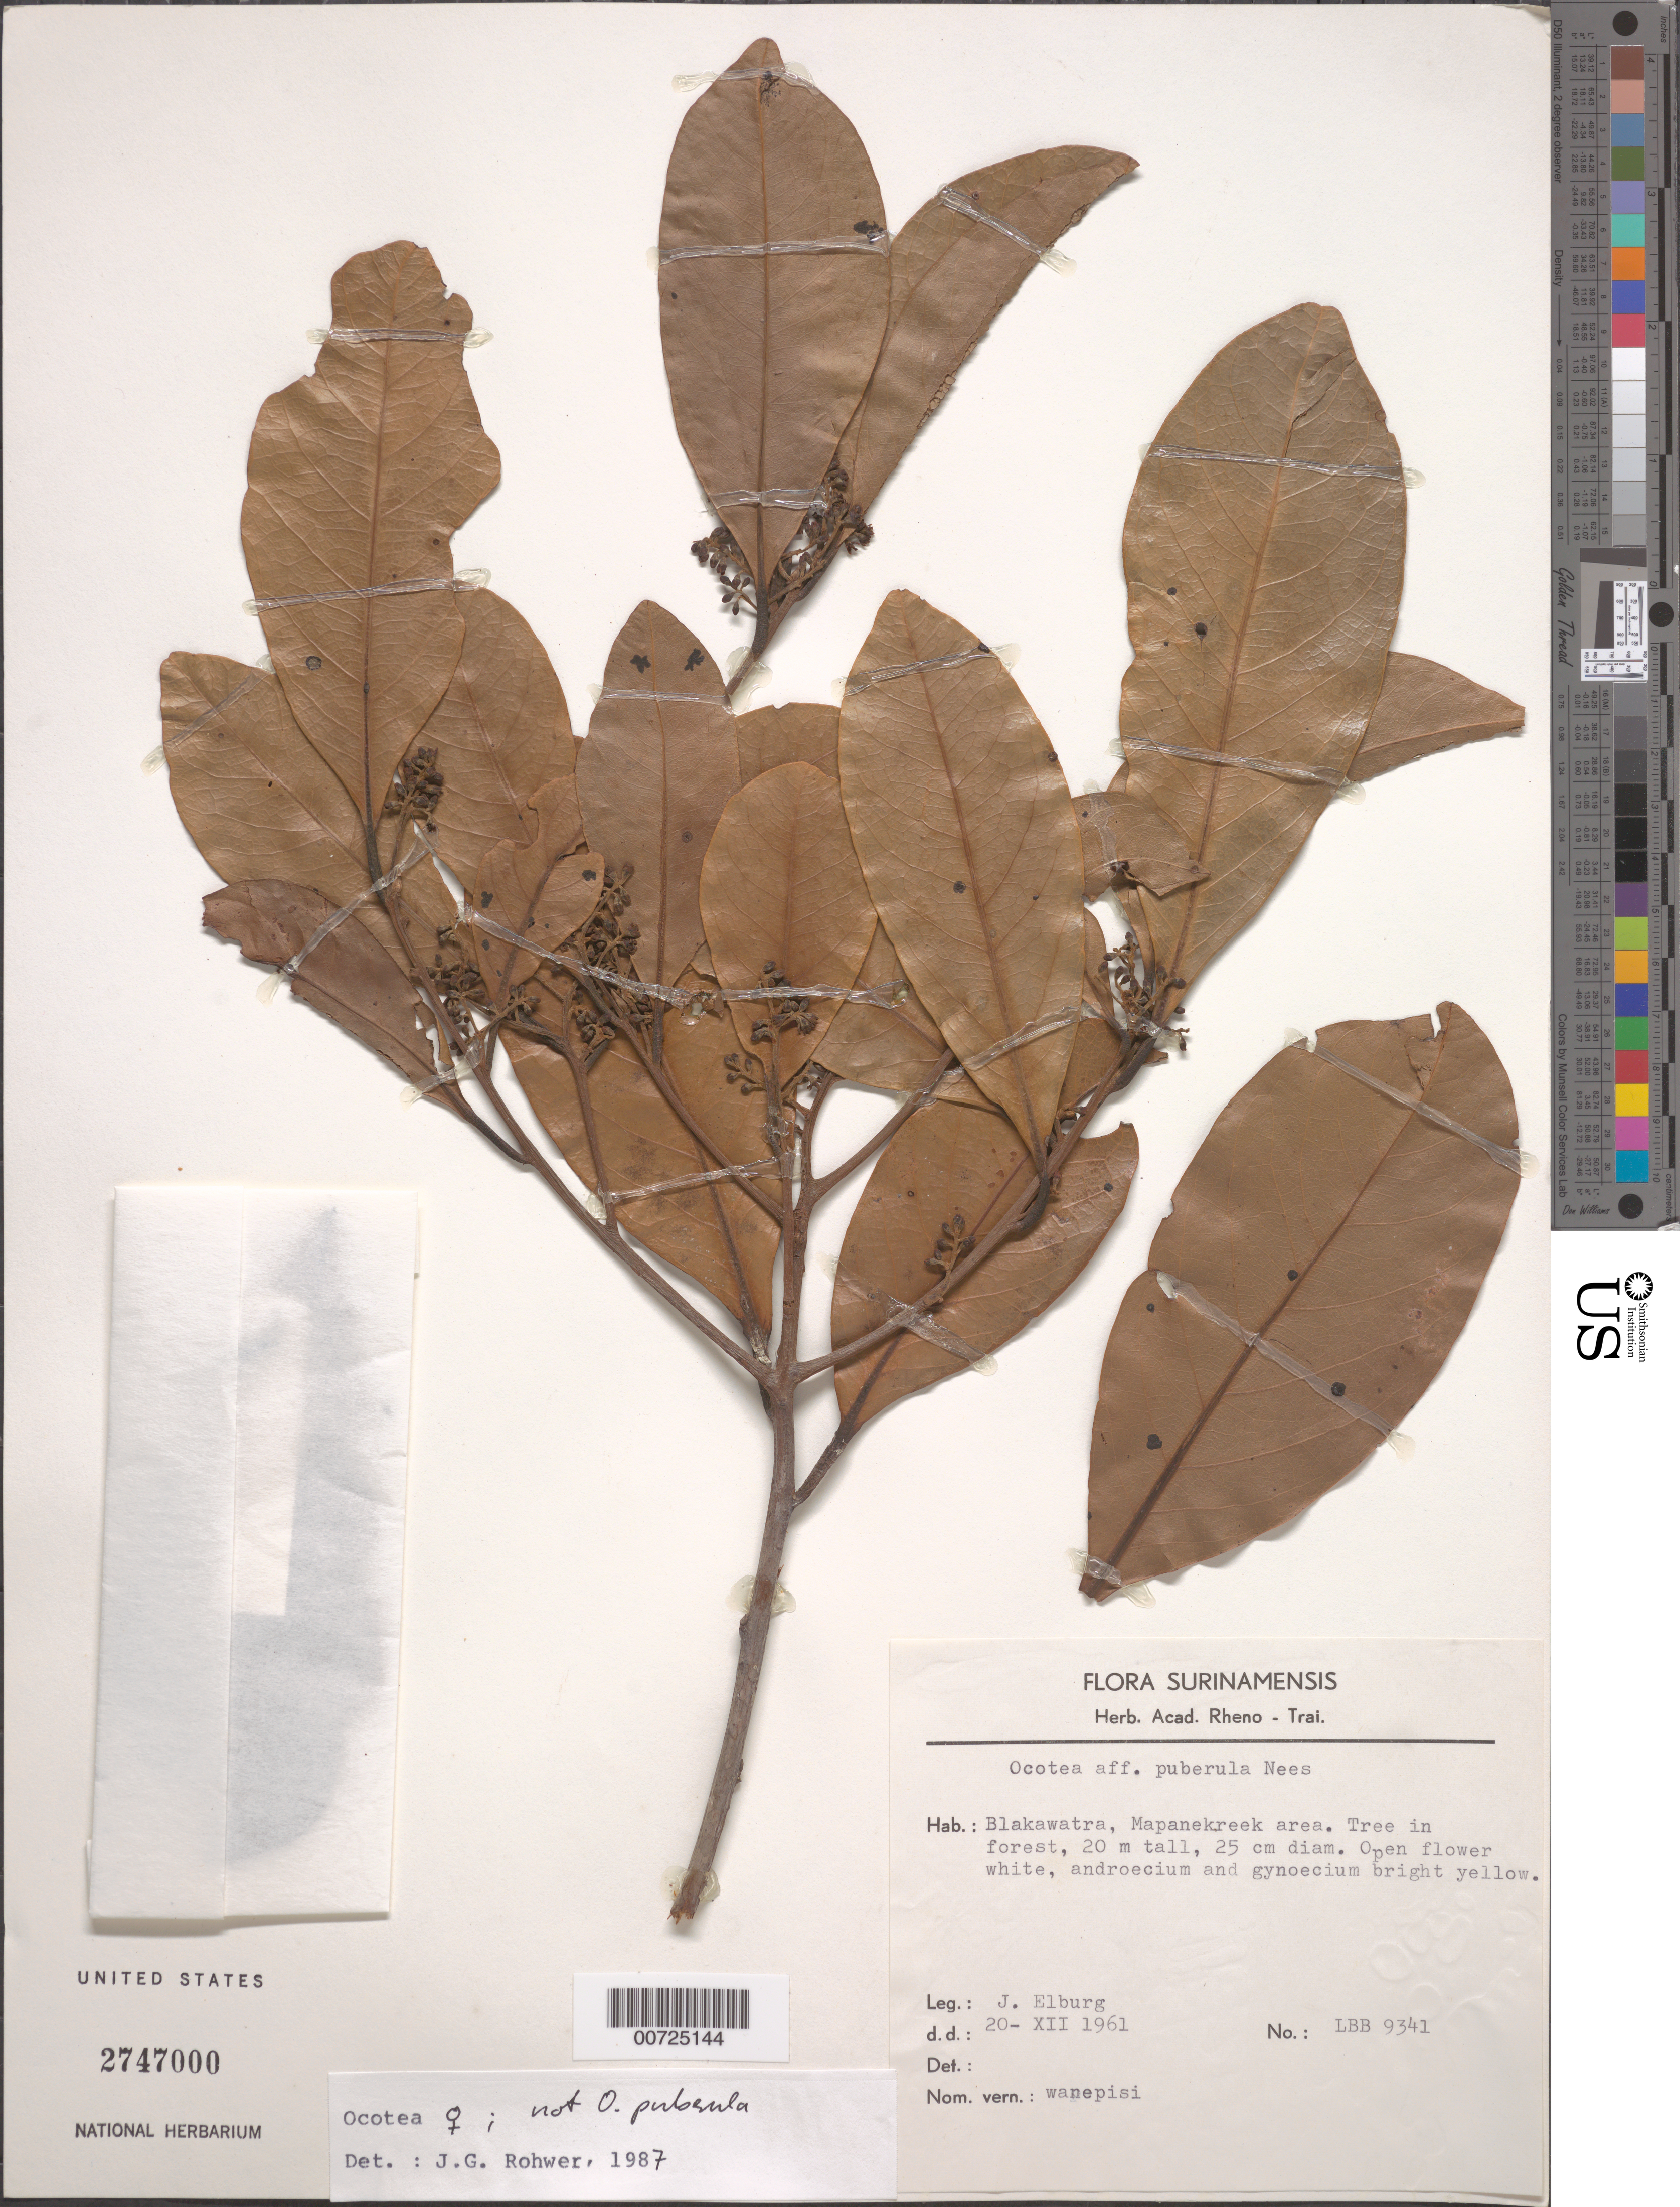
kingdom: Plantae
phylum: Tracheophyta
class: Magnoliopsida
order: Laurales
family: Lauraceae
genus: Ocotea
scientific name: Ocotea sp.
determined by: Rohwer, J. G.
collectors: J. Elburg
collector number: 9341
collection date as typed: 20-Dec-61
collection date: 1961-12-20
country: Suriname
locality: Blakawatra, Mapanekreek area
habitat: Forest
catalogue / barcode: US 2747000